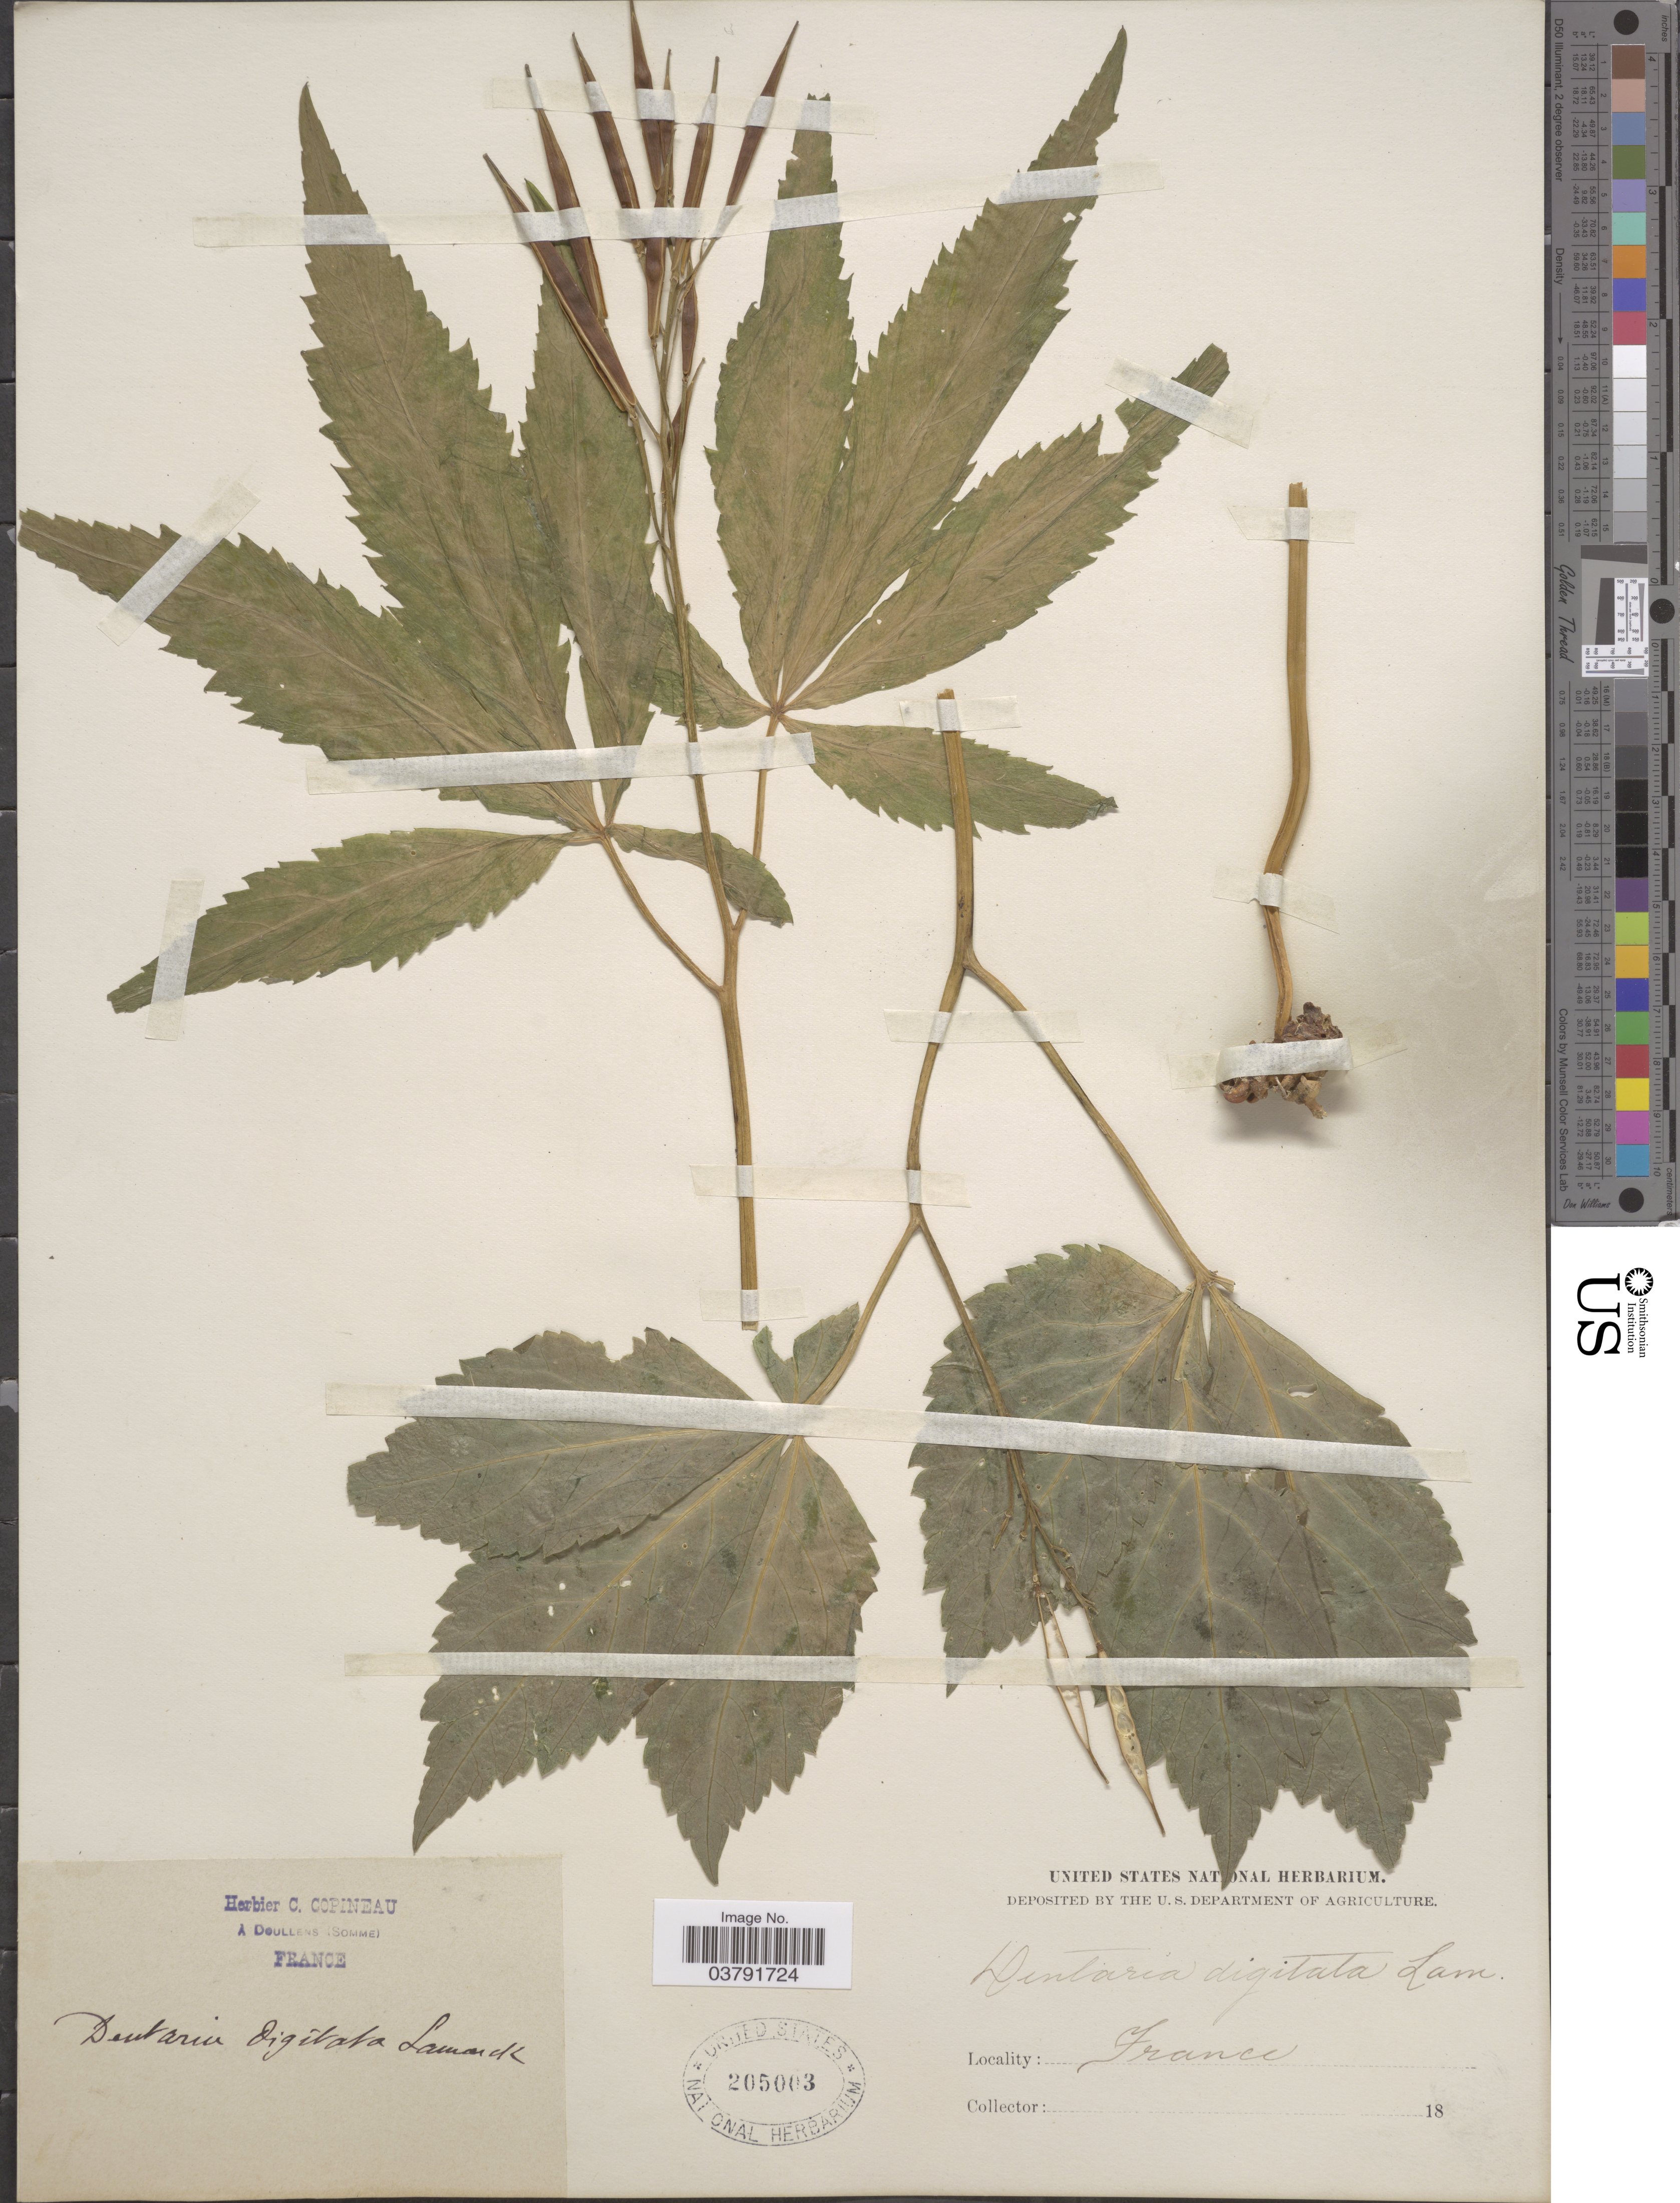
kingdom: Plantae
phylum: Tracheophyta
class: Magnoliopsida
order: Brassicales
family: Brassicaceae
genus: Dentaria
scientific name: Dentaria digitata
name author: Lam.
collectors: ex herb. C. Copineau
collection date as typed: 18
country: France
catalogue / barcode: US 205003